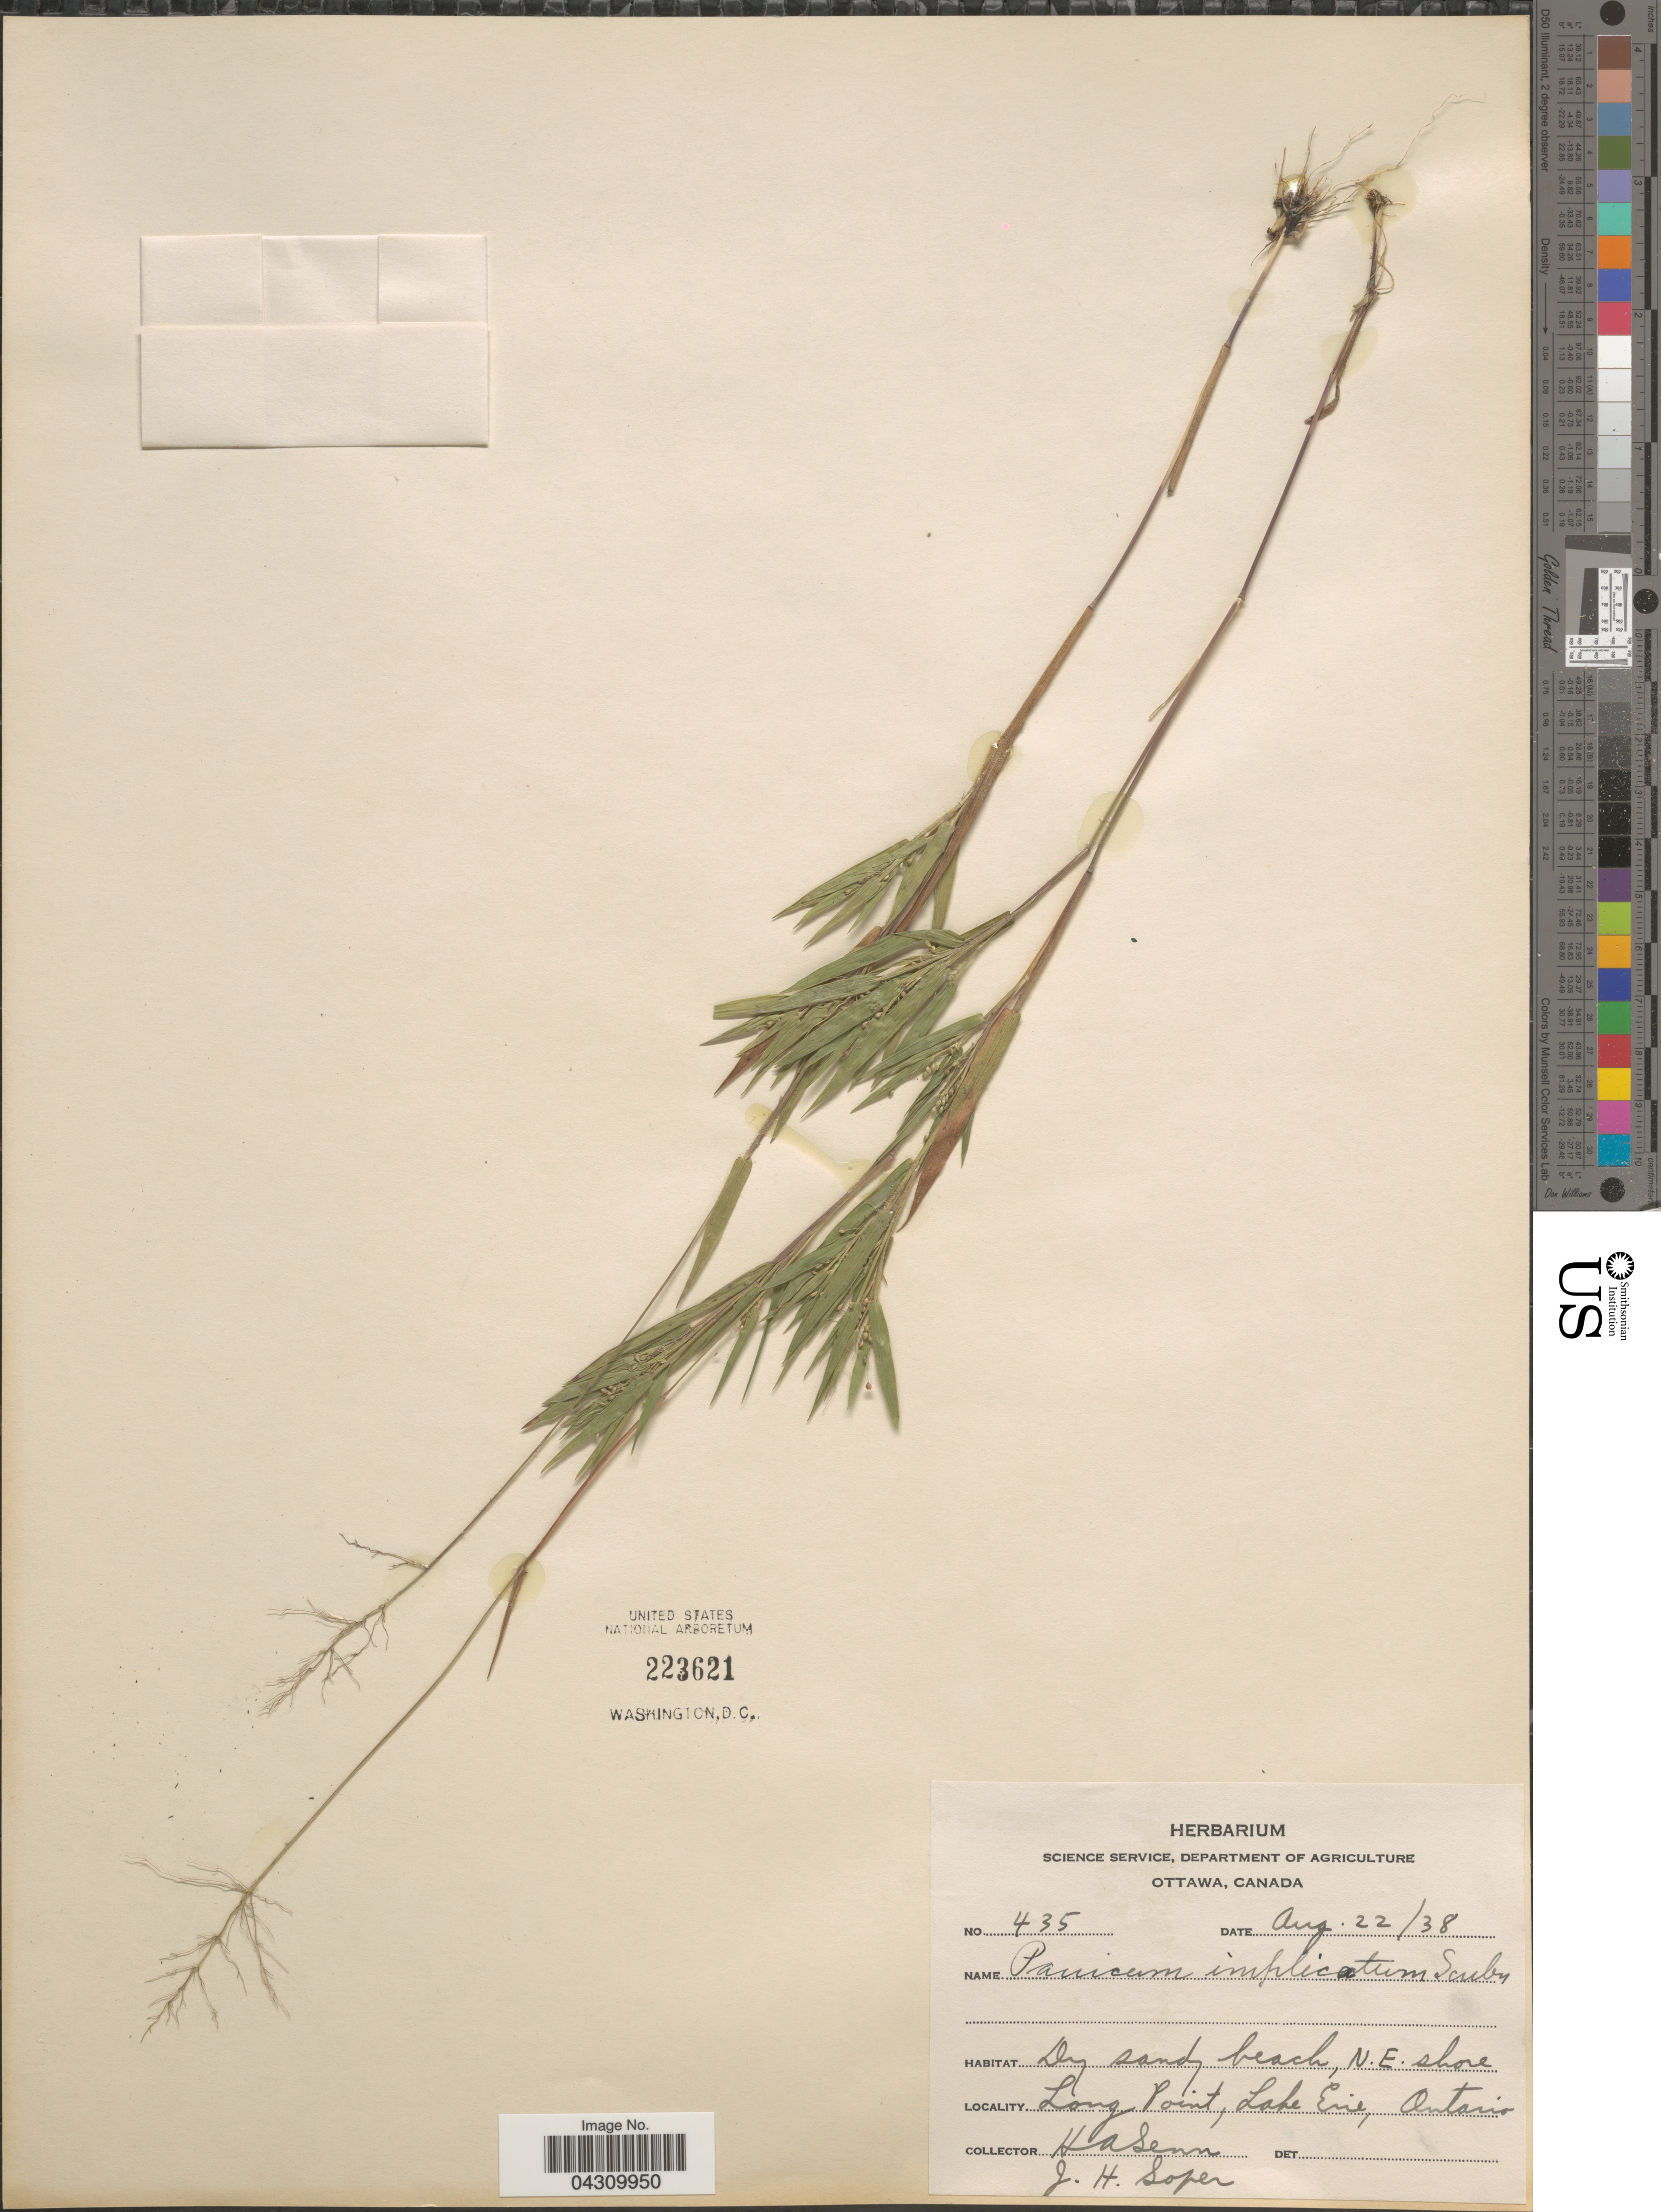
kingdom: Plantae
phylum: Tracheophyta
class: Liliopsida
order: Poales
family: Poaceae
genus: Dichanthelium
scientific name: Dichanthelium acuminatum var. acuminatum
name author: (Sw.) Gould & C.A. Clark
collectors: H. Senn & J. H. Soper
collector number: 435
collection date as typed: Transcribed d/m/y: 22/8/38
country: Canada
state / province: Ontario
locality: Dry sandy beach, N.E. shore. Long Point, Lake Erie.